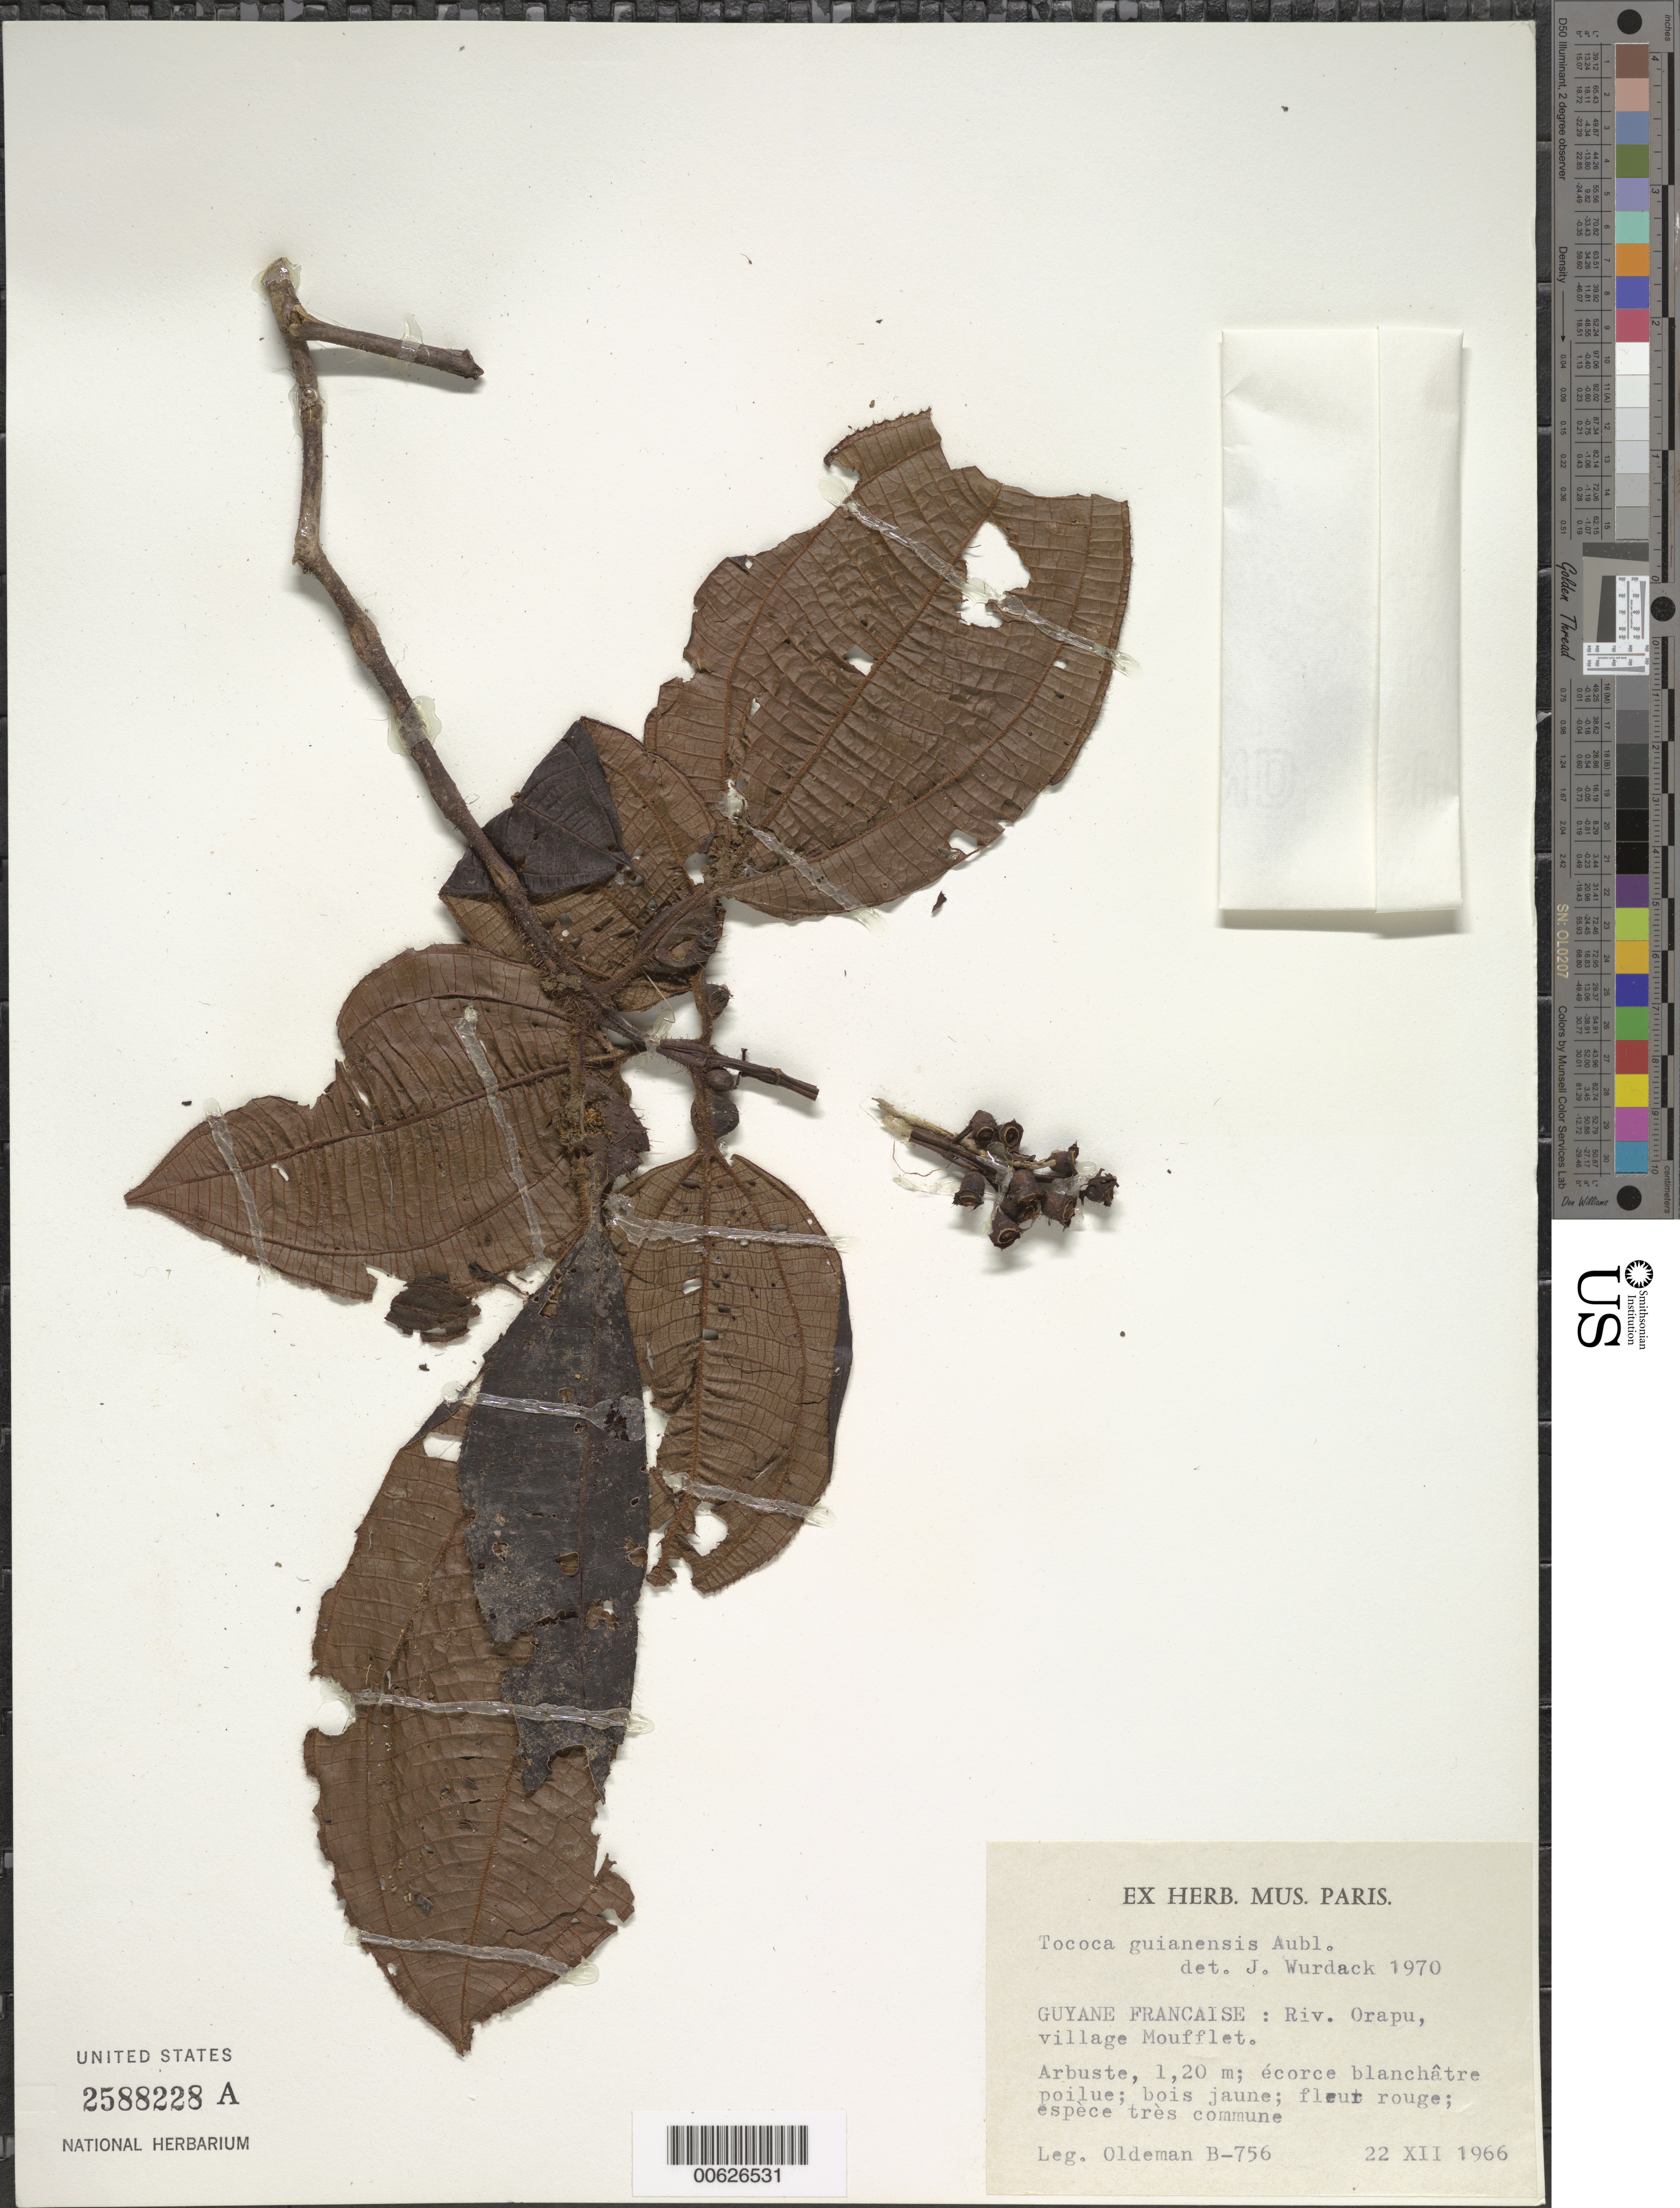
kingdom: Plantae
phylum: Tracheophyta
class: Magnoliopsida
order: Myrtales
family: Melastomataceae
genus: Tococa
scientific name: Tococa guianensis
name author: Aubl.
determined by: Wurdack, John J., (US), US (UNITED STATES)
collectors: R. Oldeman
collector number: B 756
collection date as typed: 22-Dec-66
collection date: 1966-12-22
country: French Guiana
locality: Rivière Orapu, village Moufflet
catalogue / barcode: US 2588228A